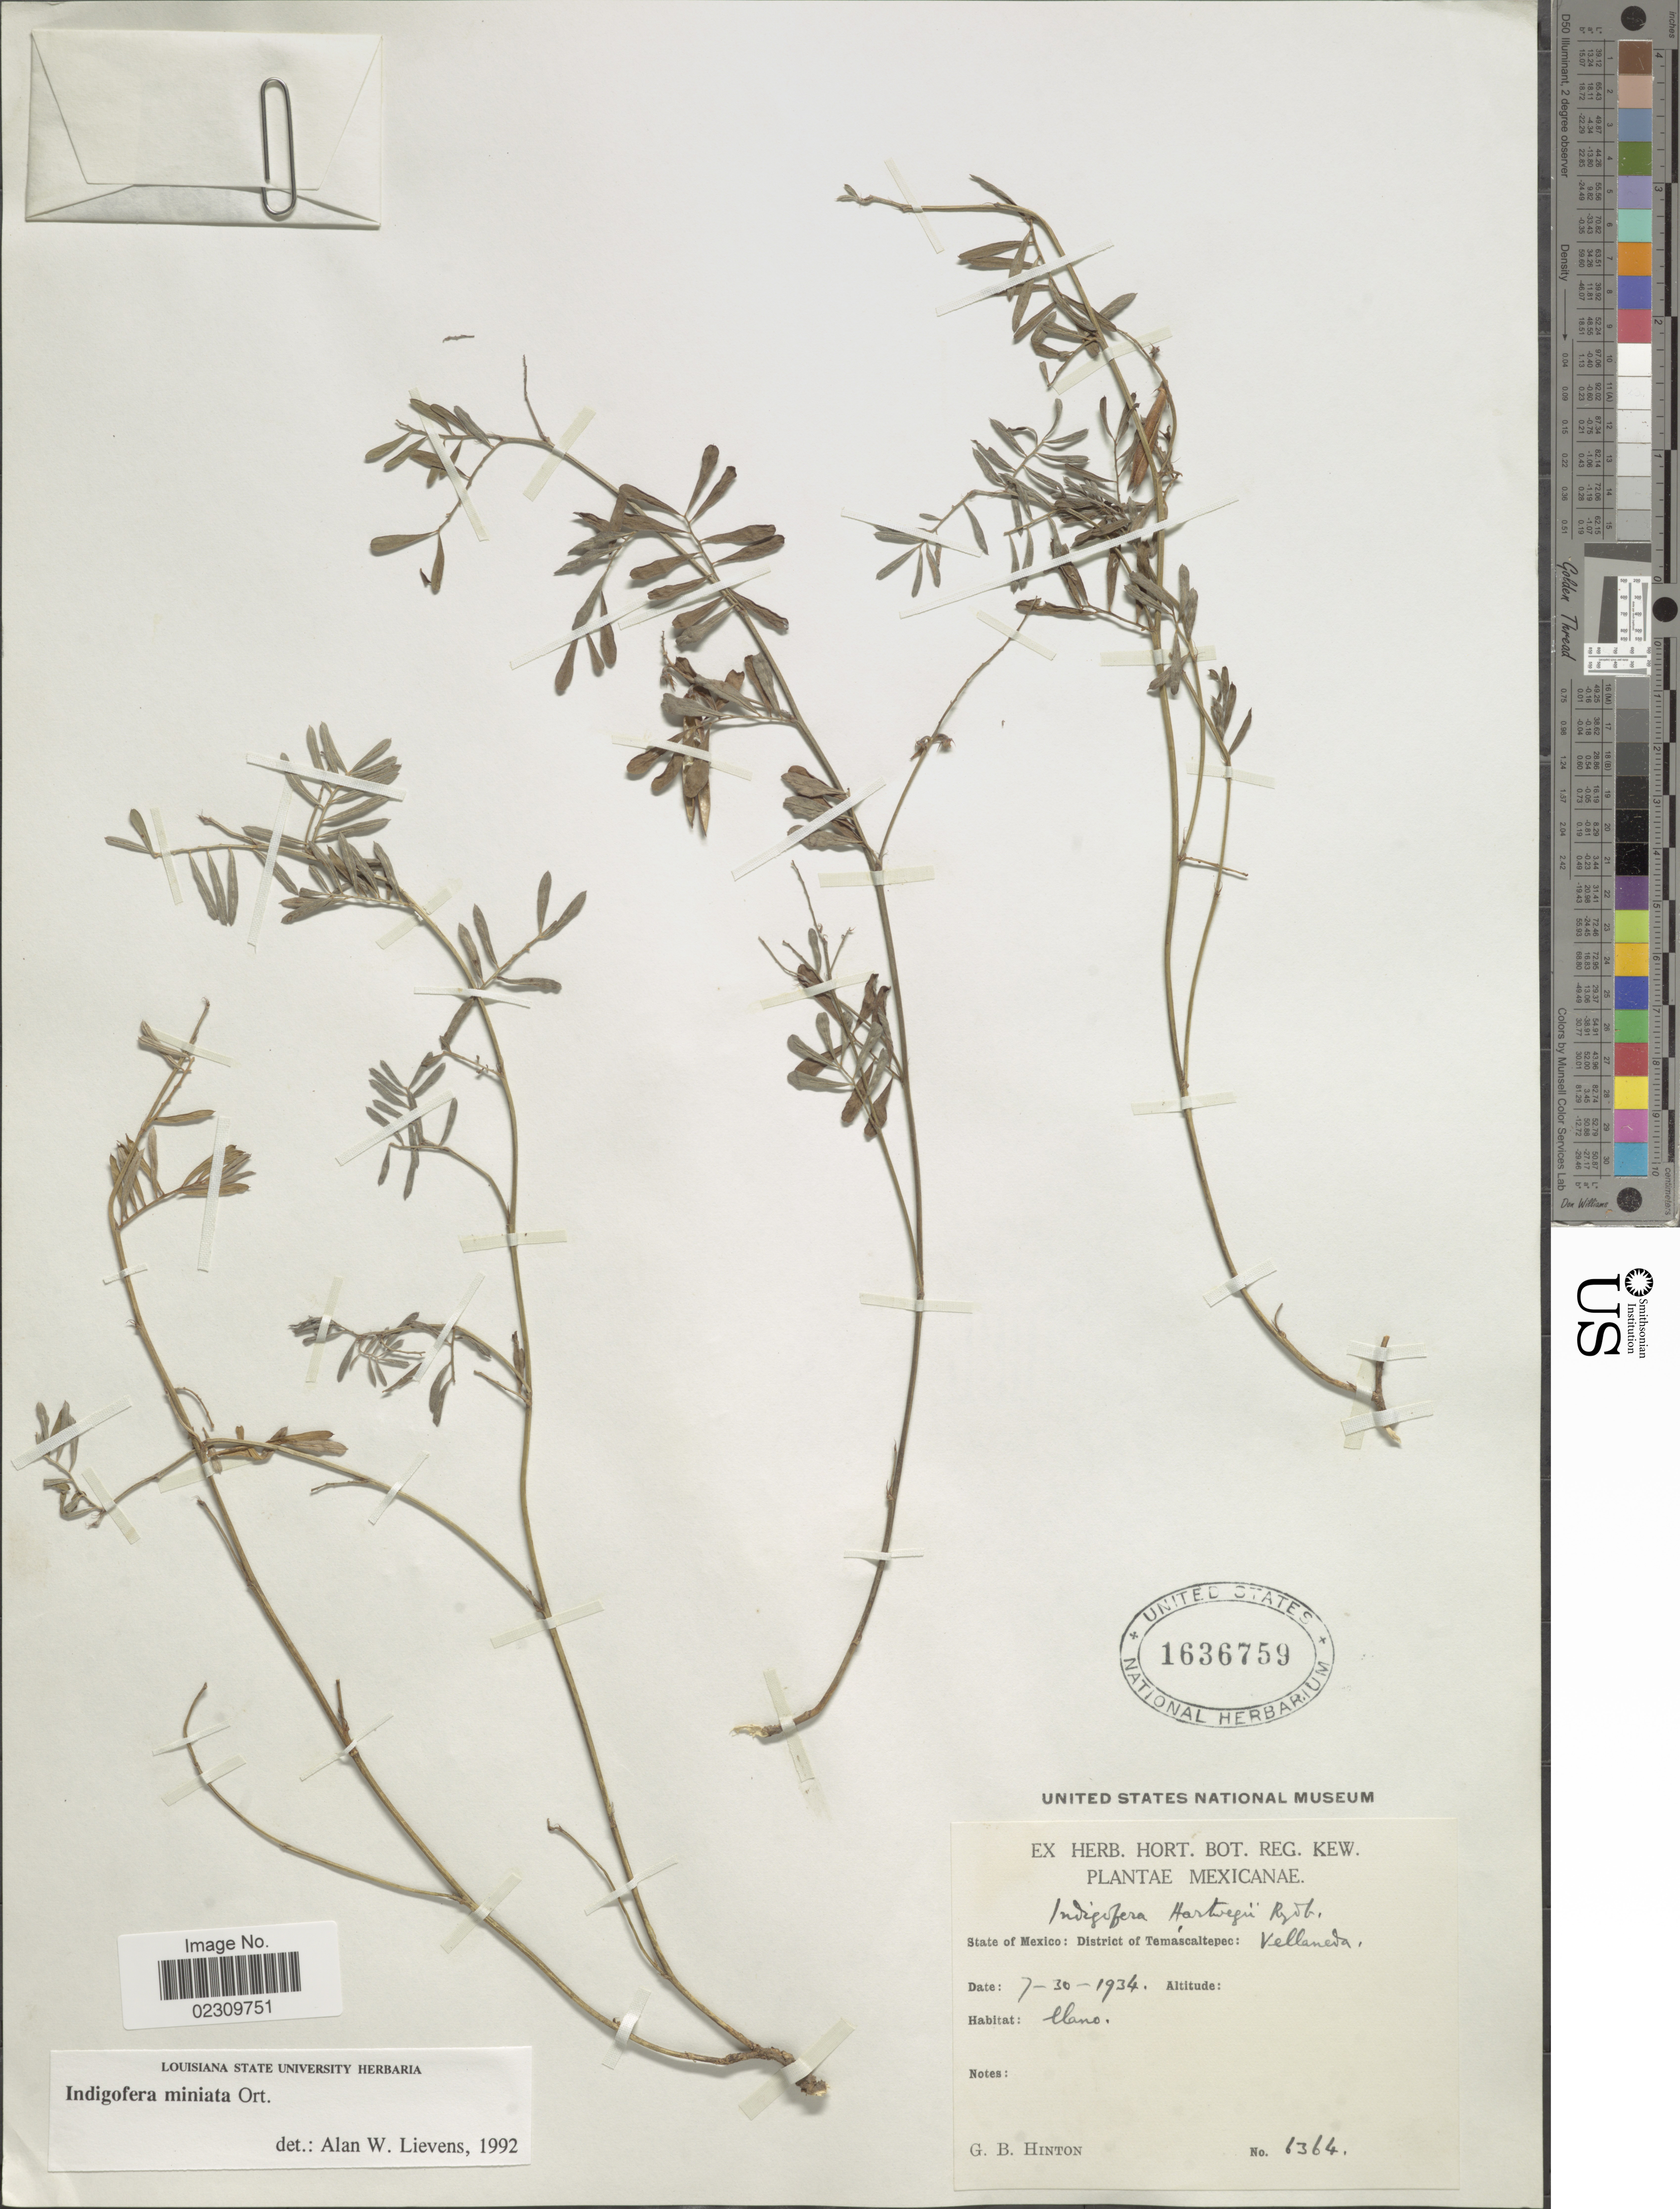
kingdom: Plantae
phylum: Tracheophyta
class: Magnoliopsida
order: Fabales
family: Fabaceae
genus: Indigofera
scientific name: Indigofera miniata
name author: Orteg.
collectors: G. B. Hinton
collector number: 6364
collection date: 1934-07-30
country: Mexico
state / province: México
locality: District of Temascaltepec: Velleneda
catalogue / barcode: US 1636759